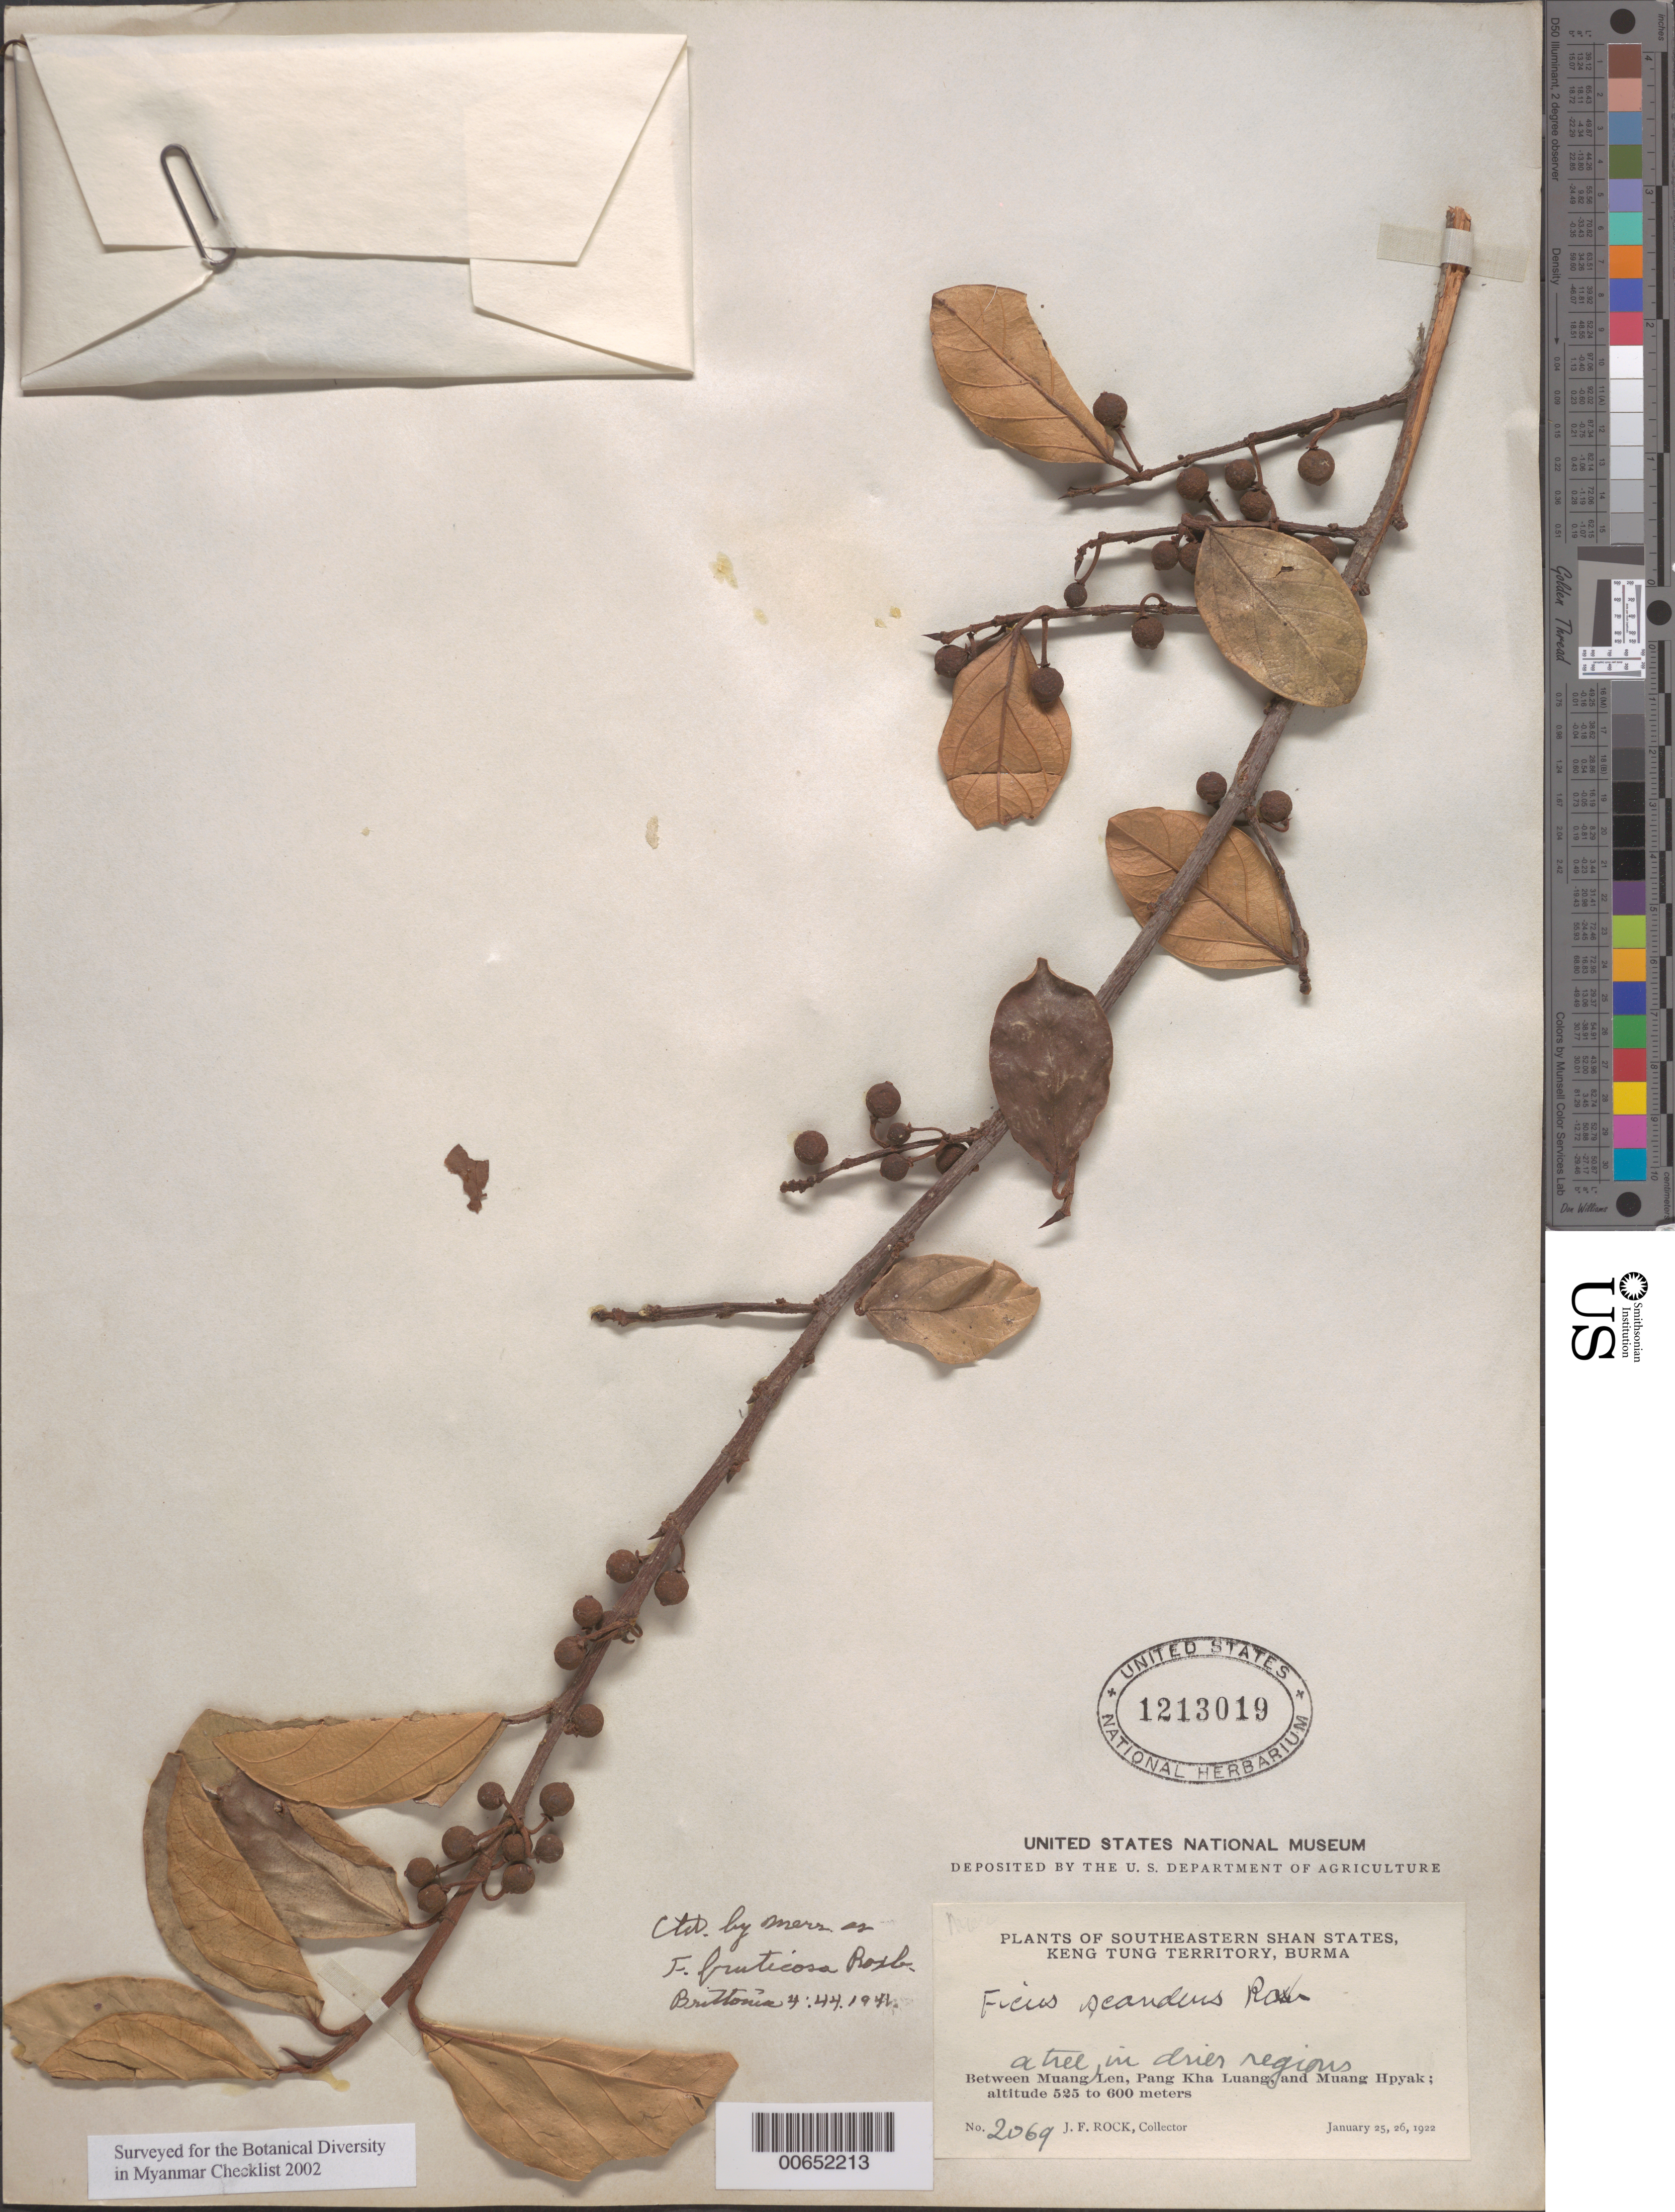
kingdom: Plantae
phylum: Tracheophyta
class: Magnoliopsida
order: Rosales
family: Moraceae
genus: Ficus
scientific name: Ficus fruticosa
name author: Roxb.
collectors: J. F. Rock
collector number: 2069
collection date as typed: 25 Jan 1922 and 26 Jan 1922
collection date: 1922-01-25,1922-01-26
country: Myanmar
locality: Between Muang Len, Pang Kha Luang, and Muang Hpyak.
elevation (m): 525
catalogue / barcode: US 1213019